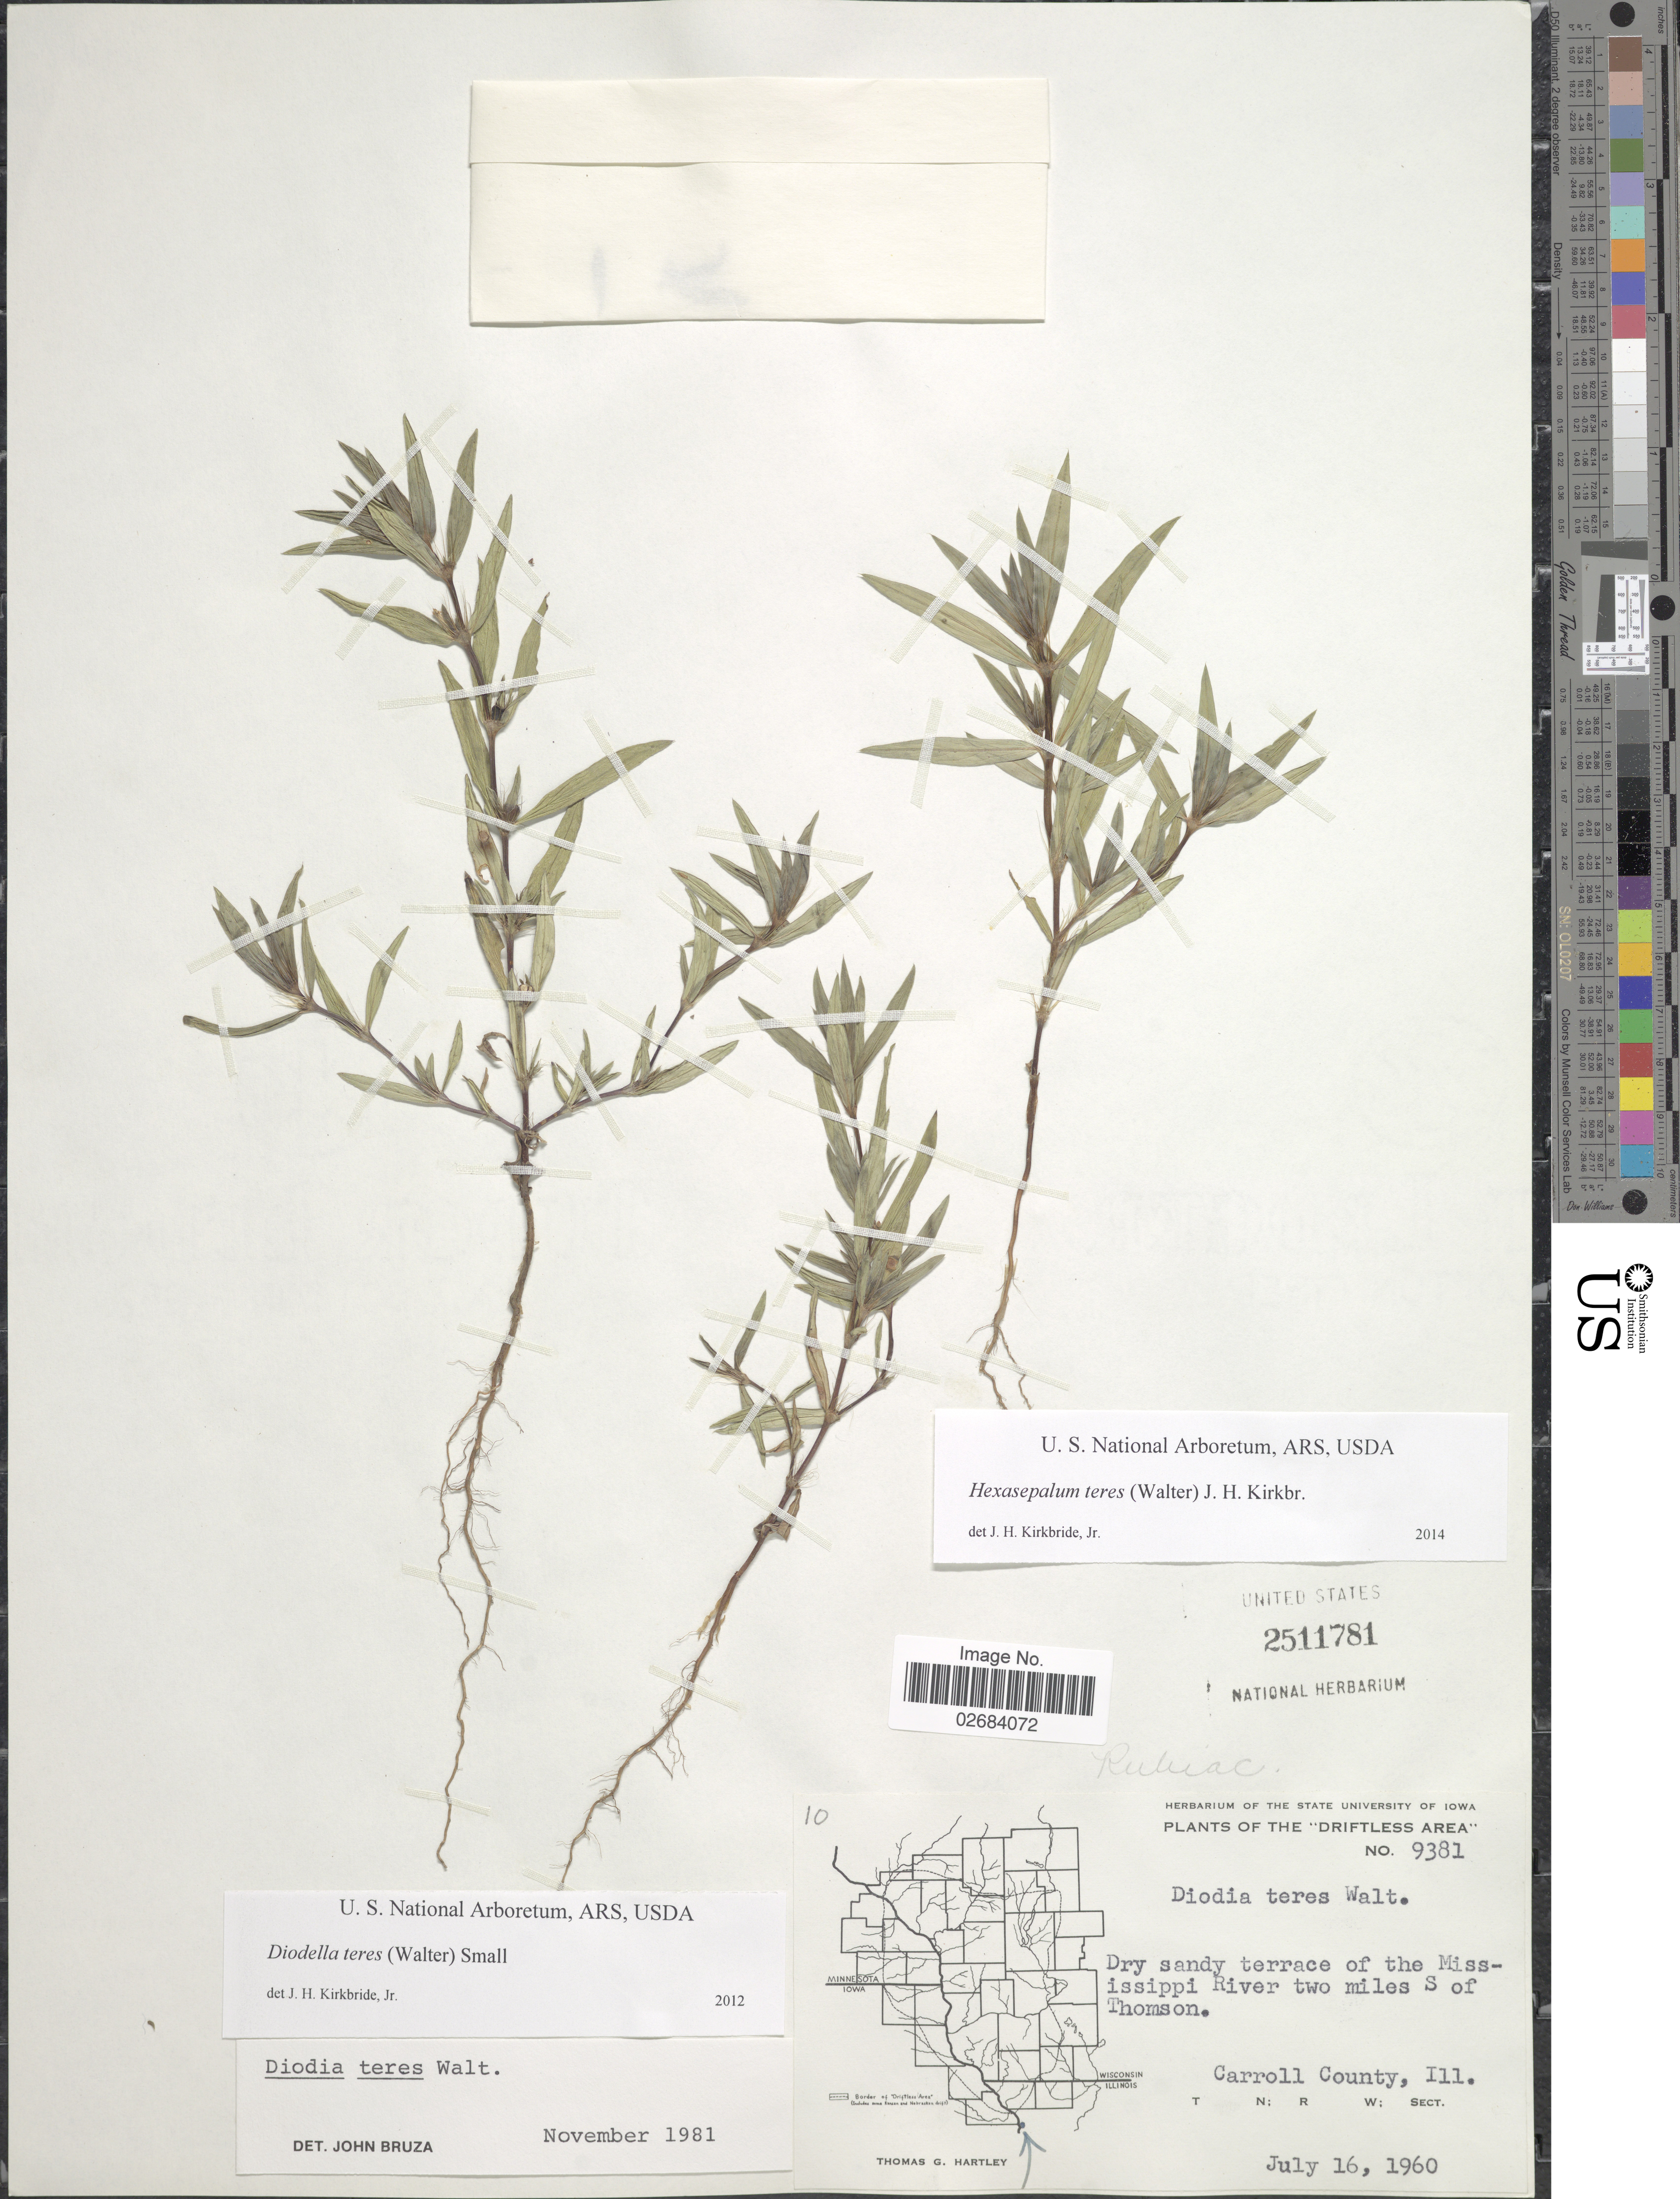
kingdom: Plantae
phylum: Tracheophyta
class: Magnoliopsida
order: Gentianales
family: Rubiaceae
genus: Diodia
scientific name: Diodia teres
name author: Walter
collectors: T. G. Hartley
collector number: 9381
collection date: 1960-07-16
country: United States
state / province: Illinois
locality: The "Driftless Area", dry sandy terrace of the Mississippi River two miles S of Thomson, Caroll County.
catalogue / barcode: US 2511781